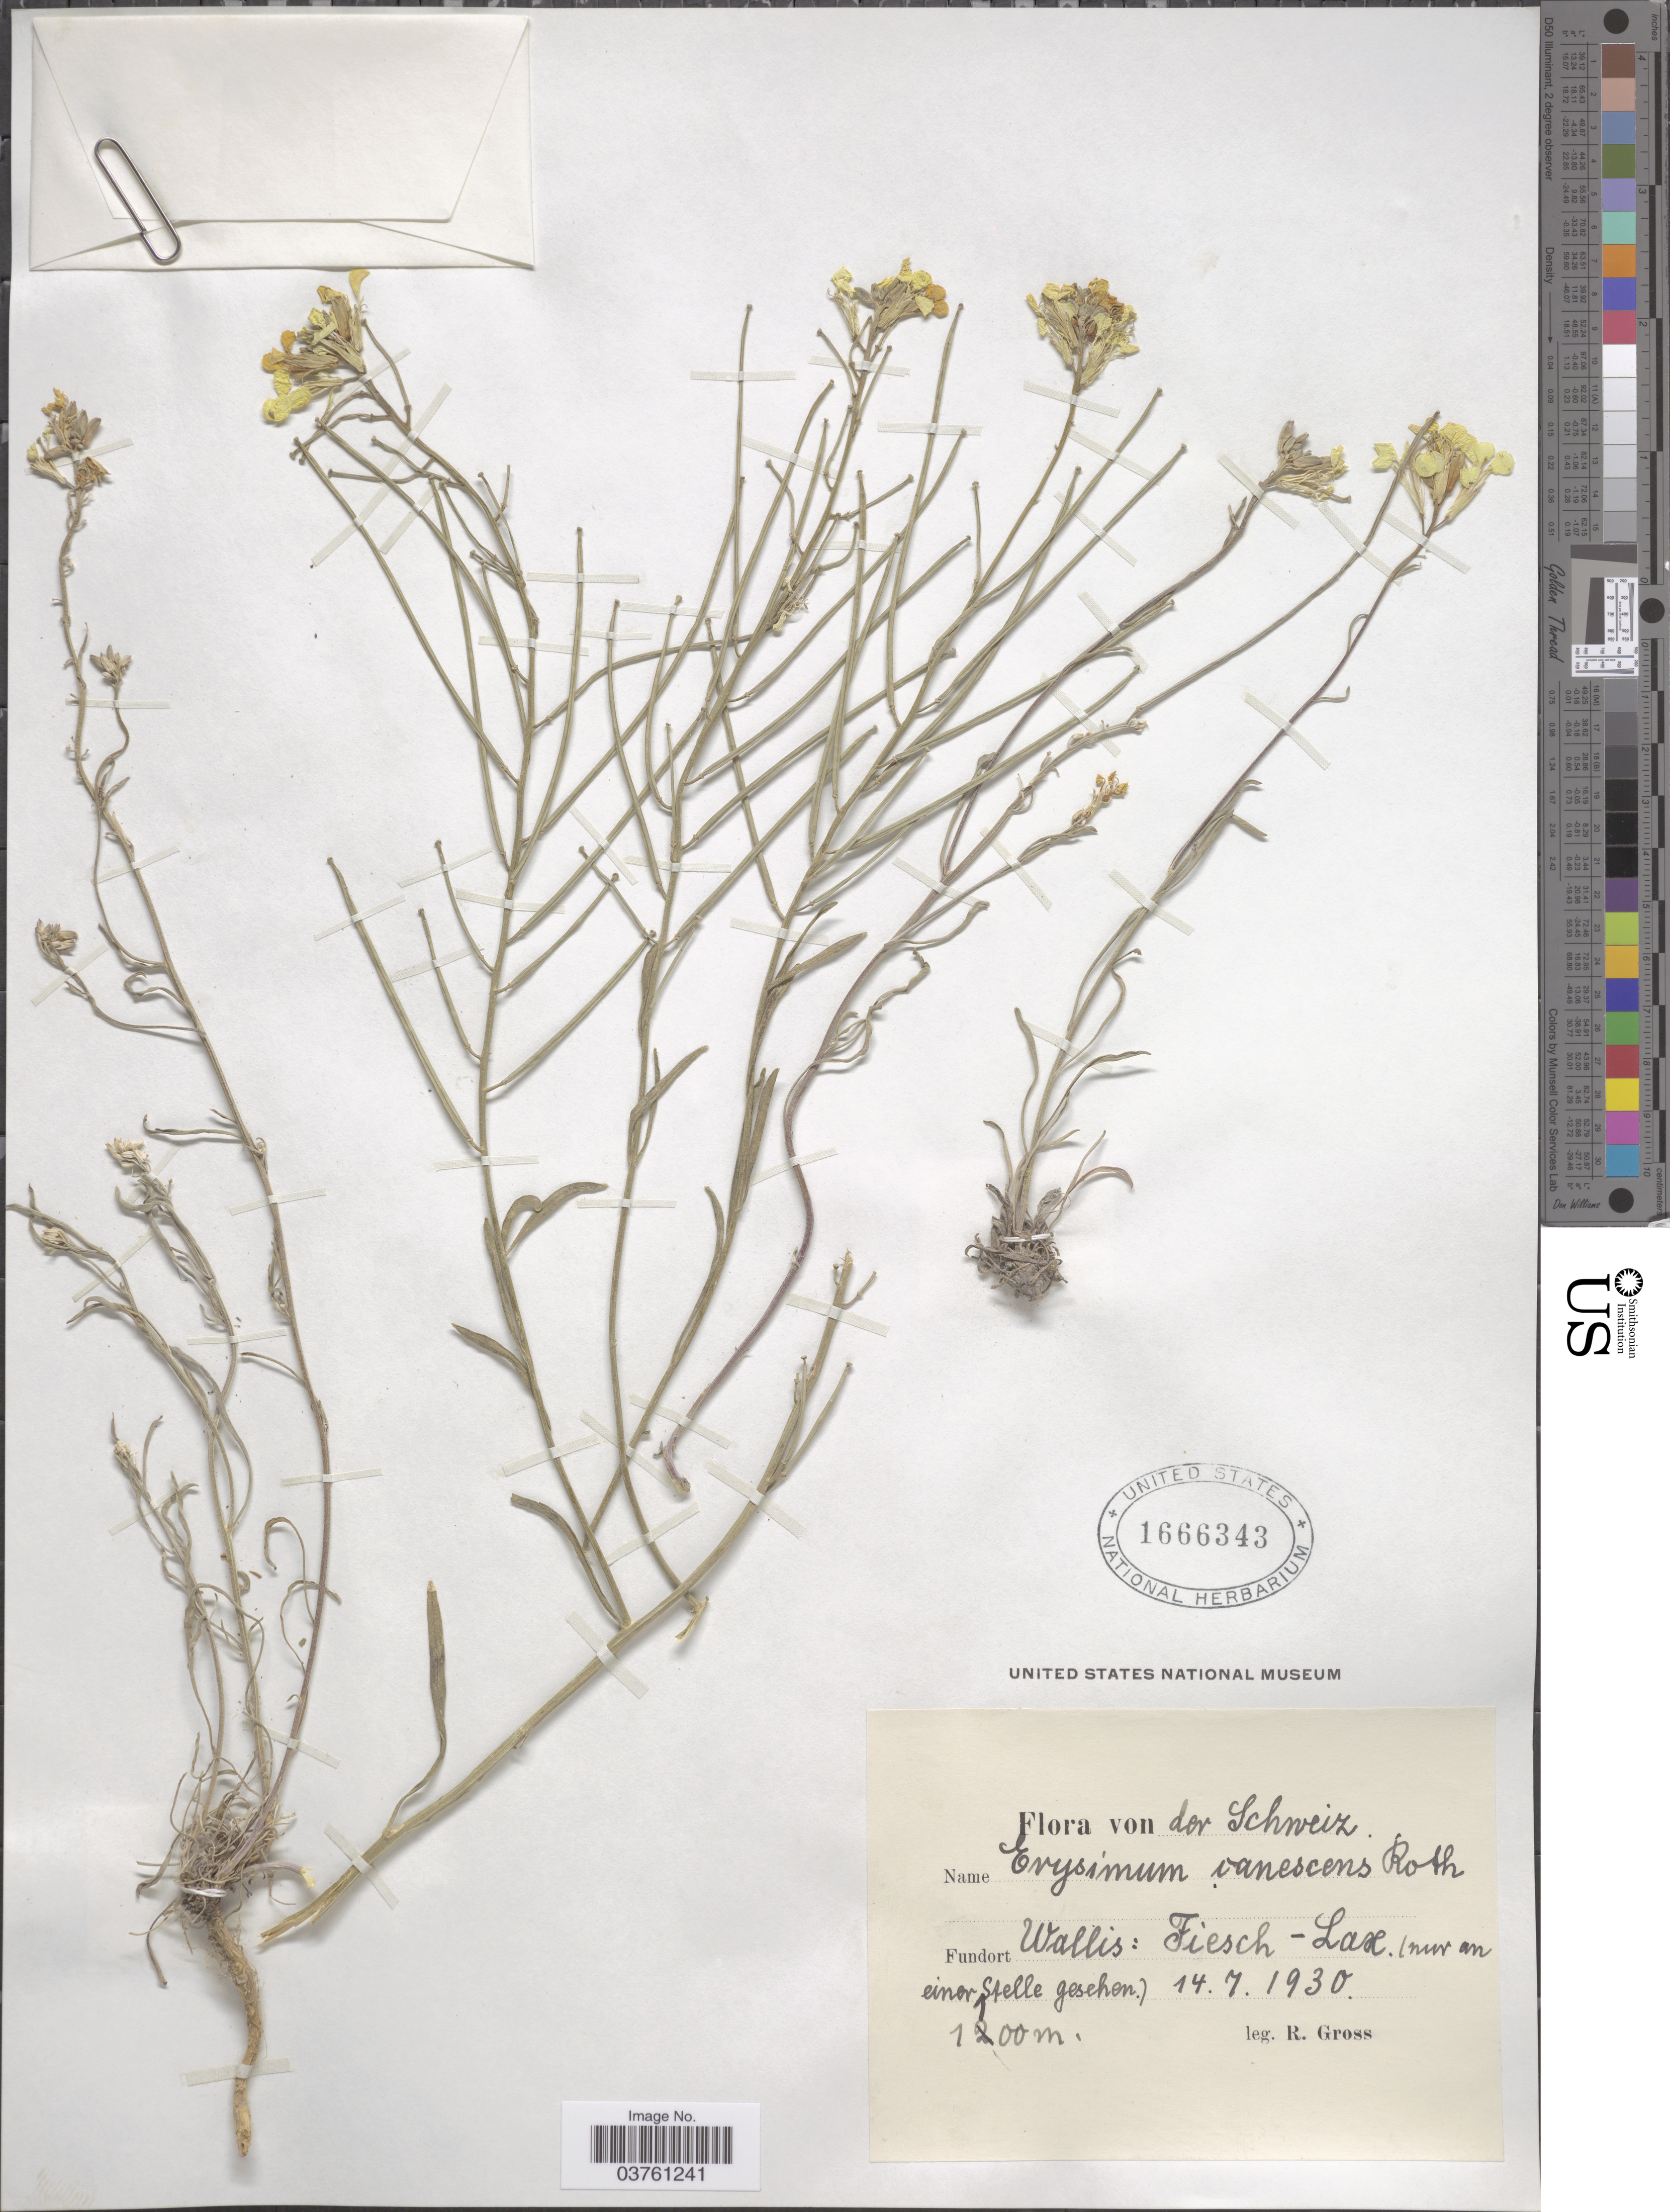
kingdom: Plantae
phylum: Tracheophyta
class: Magnoliopsida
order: Brassicales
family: Brassicaceae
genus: Erysimum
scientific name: Erysimum canescens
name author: Roth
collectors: R. Gross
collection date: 1930-07-14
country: Switzerland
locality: Schweiz. Wallis: Fiesch - Lax (nur an einer Stelle geschen.).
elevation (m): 1100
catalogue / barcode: US 1666343